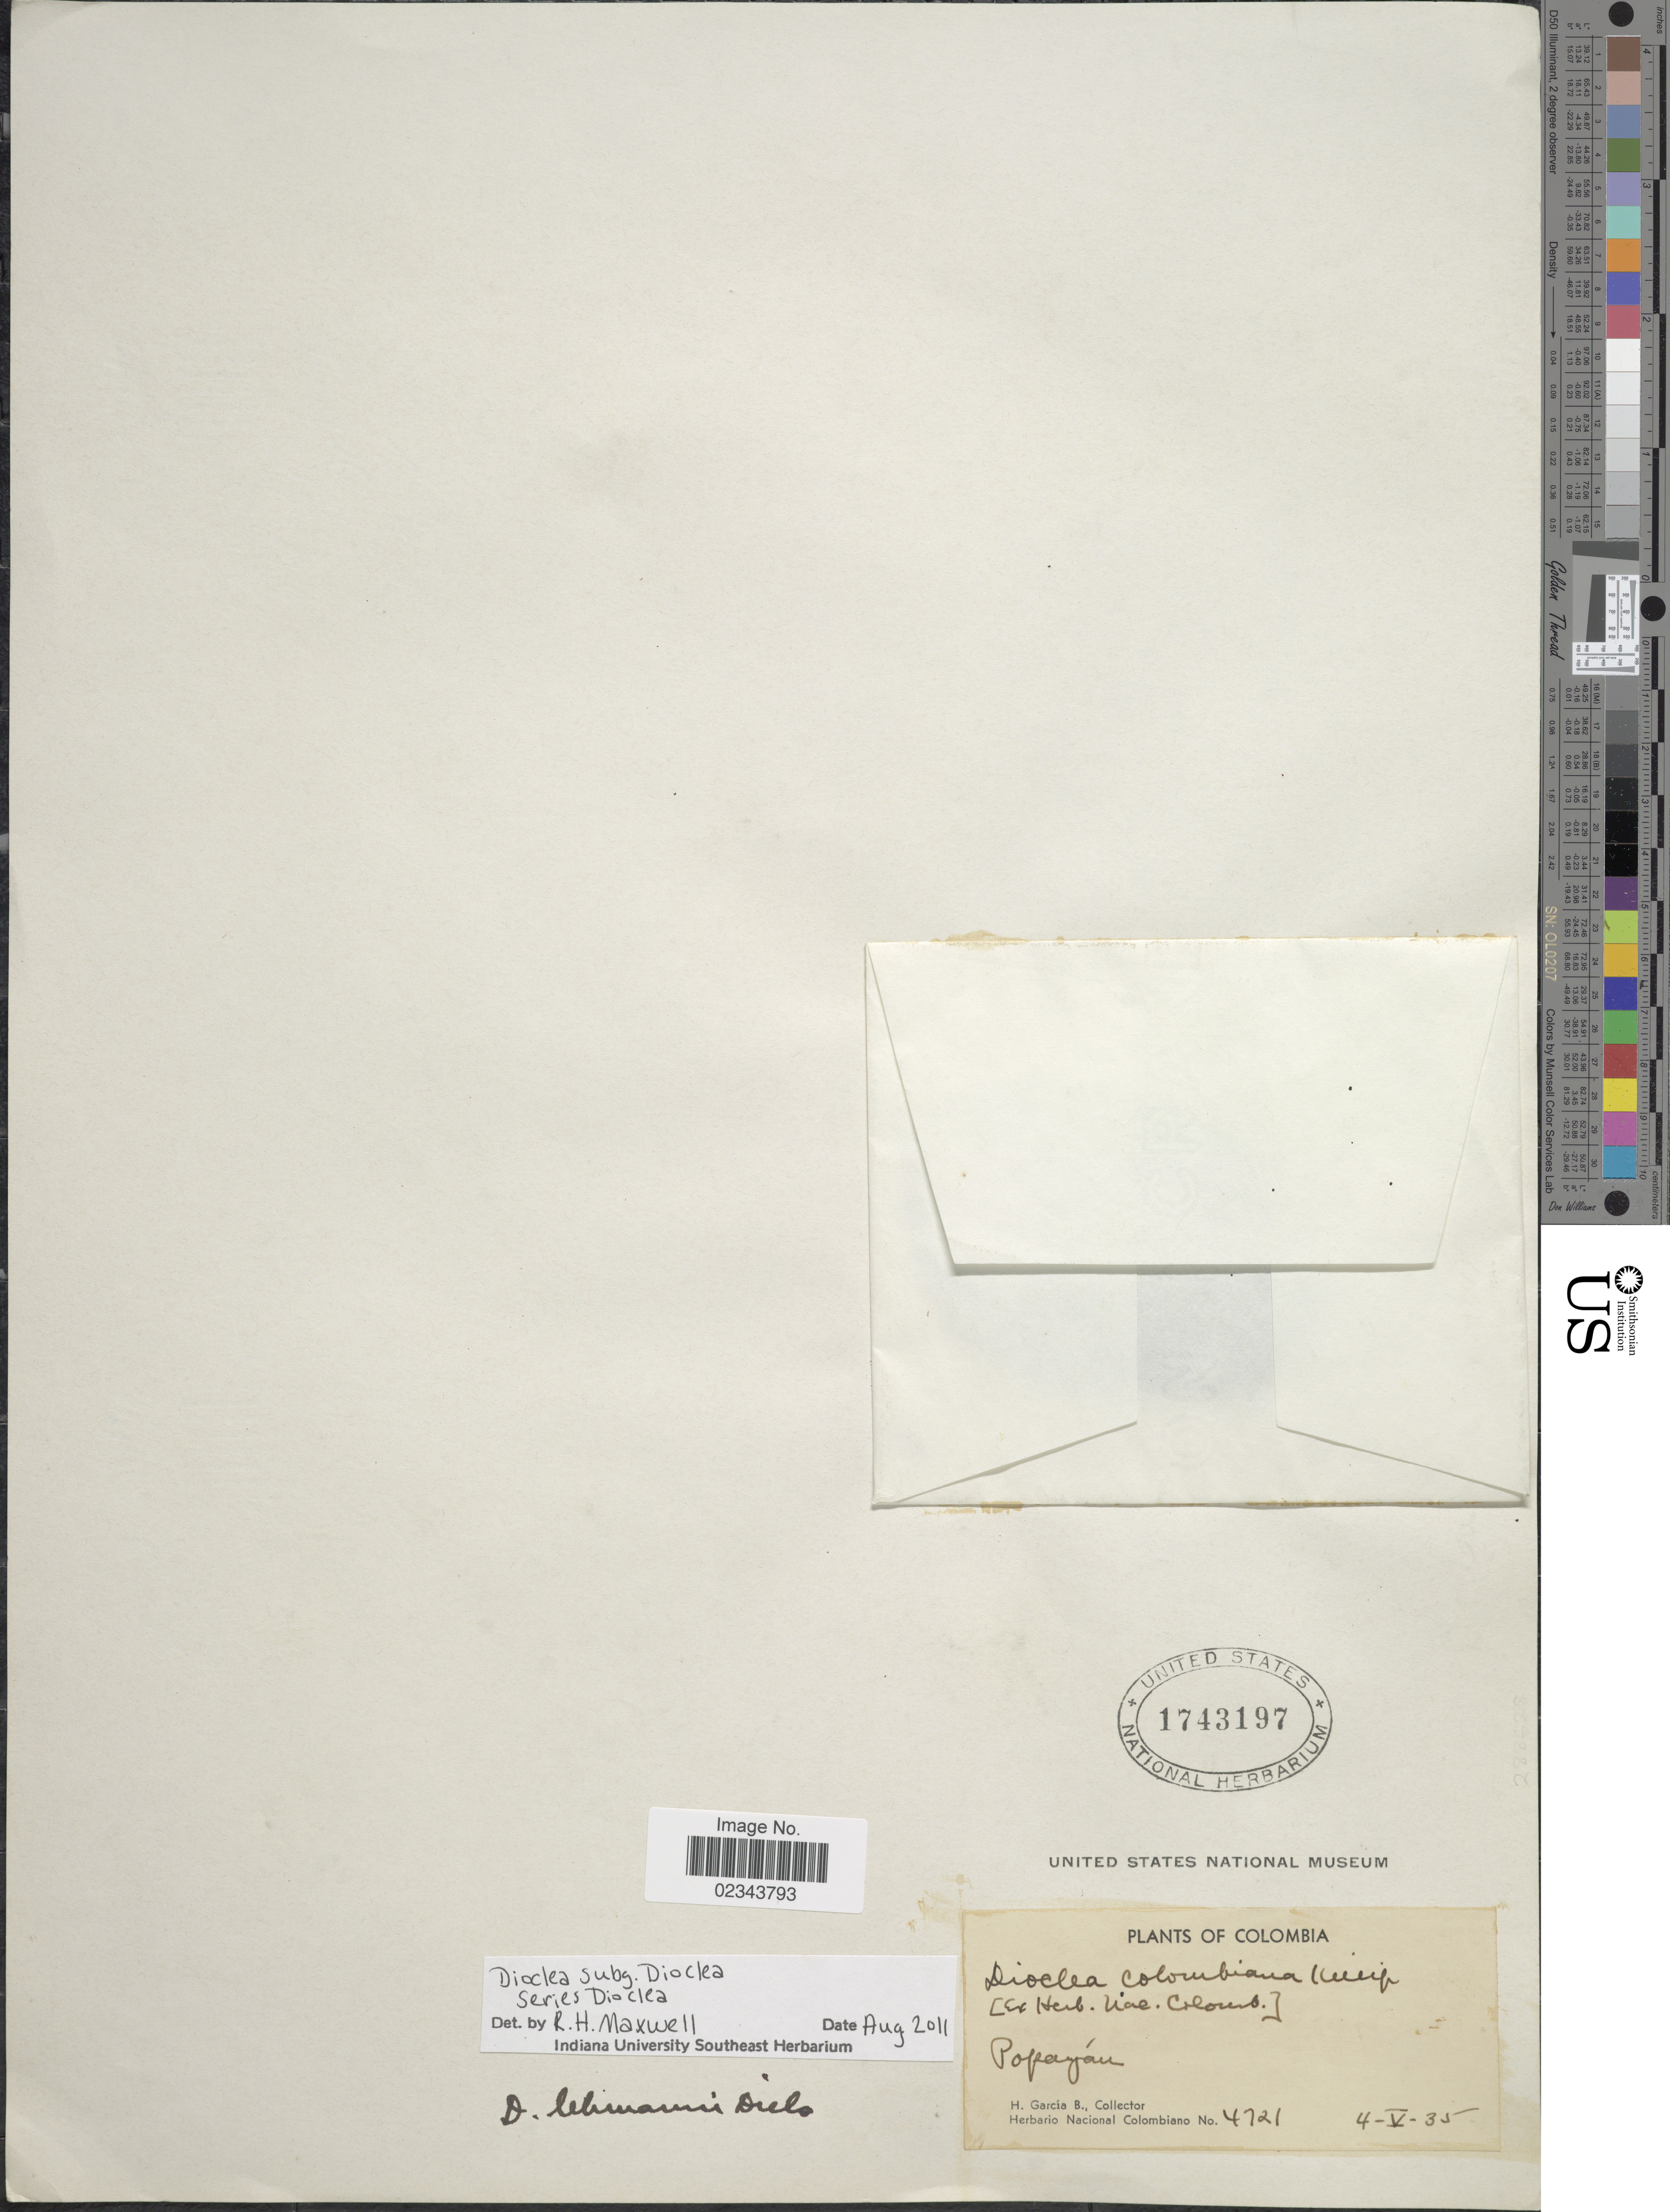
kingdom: Plantae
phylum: Tracheophyta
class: Magnoliopsida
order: Fabales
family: Fabaceae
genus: Dioclea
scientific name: Dioclea sp.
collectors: H. García Barriga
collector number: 4721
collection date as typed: Transcribed d/m/y: 4/5/35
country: Colombia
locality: Popayan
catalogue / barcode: US 1743197